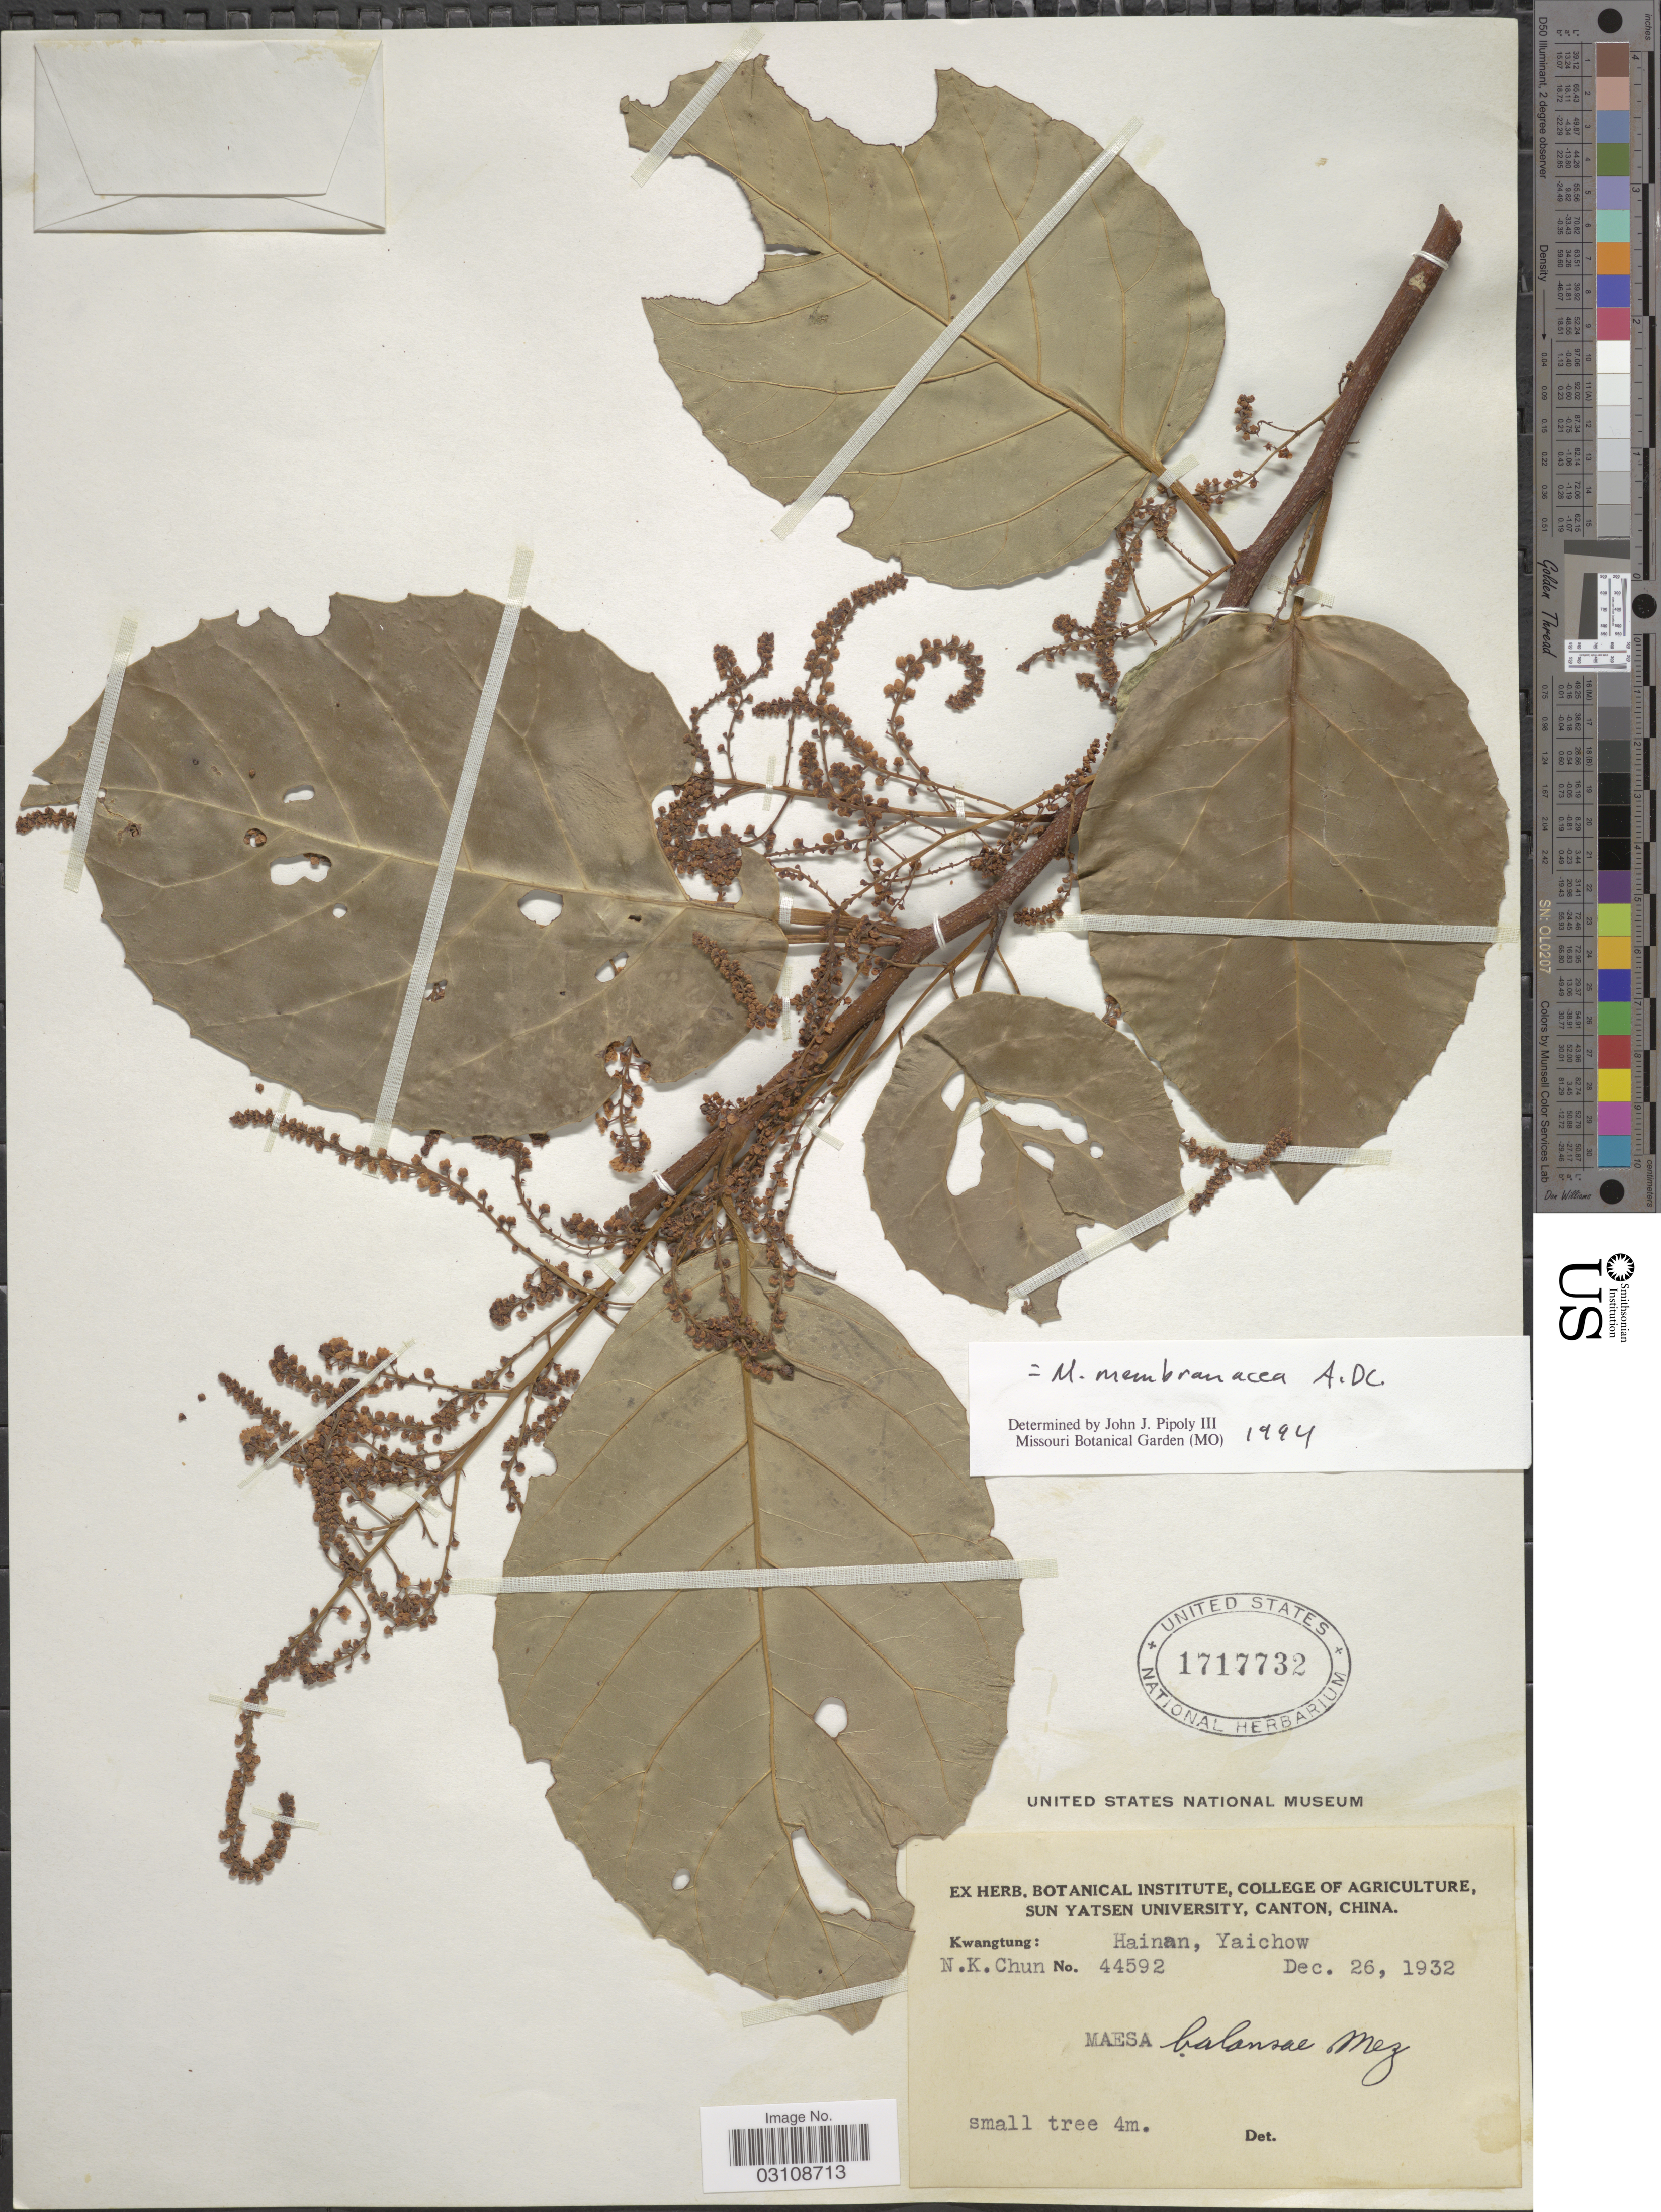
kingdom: Plantae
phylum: Tracheophyta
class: Magnoliopsida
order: Ericales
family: Primulaceae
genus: Maesa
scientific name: Maesa membranacea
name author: A. DC.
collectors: N. K. Chun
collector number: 44592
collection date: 1932-12-26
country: China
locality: Kwangtung: Hainan, Yaichow.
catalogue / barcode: US 1717732